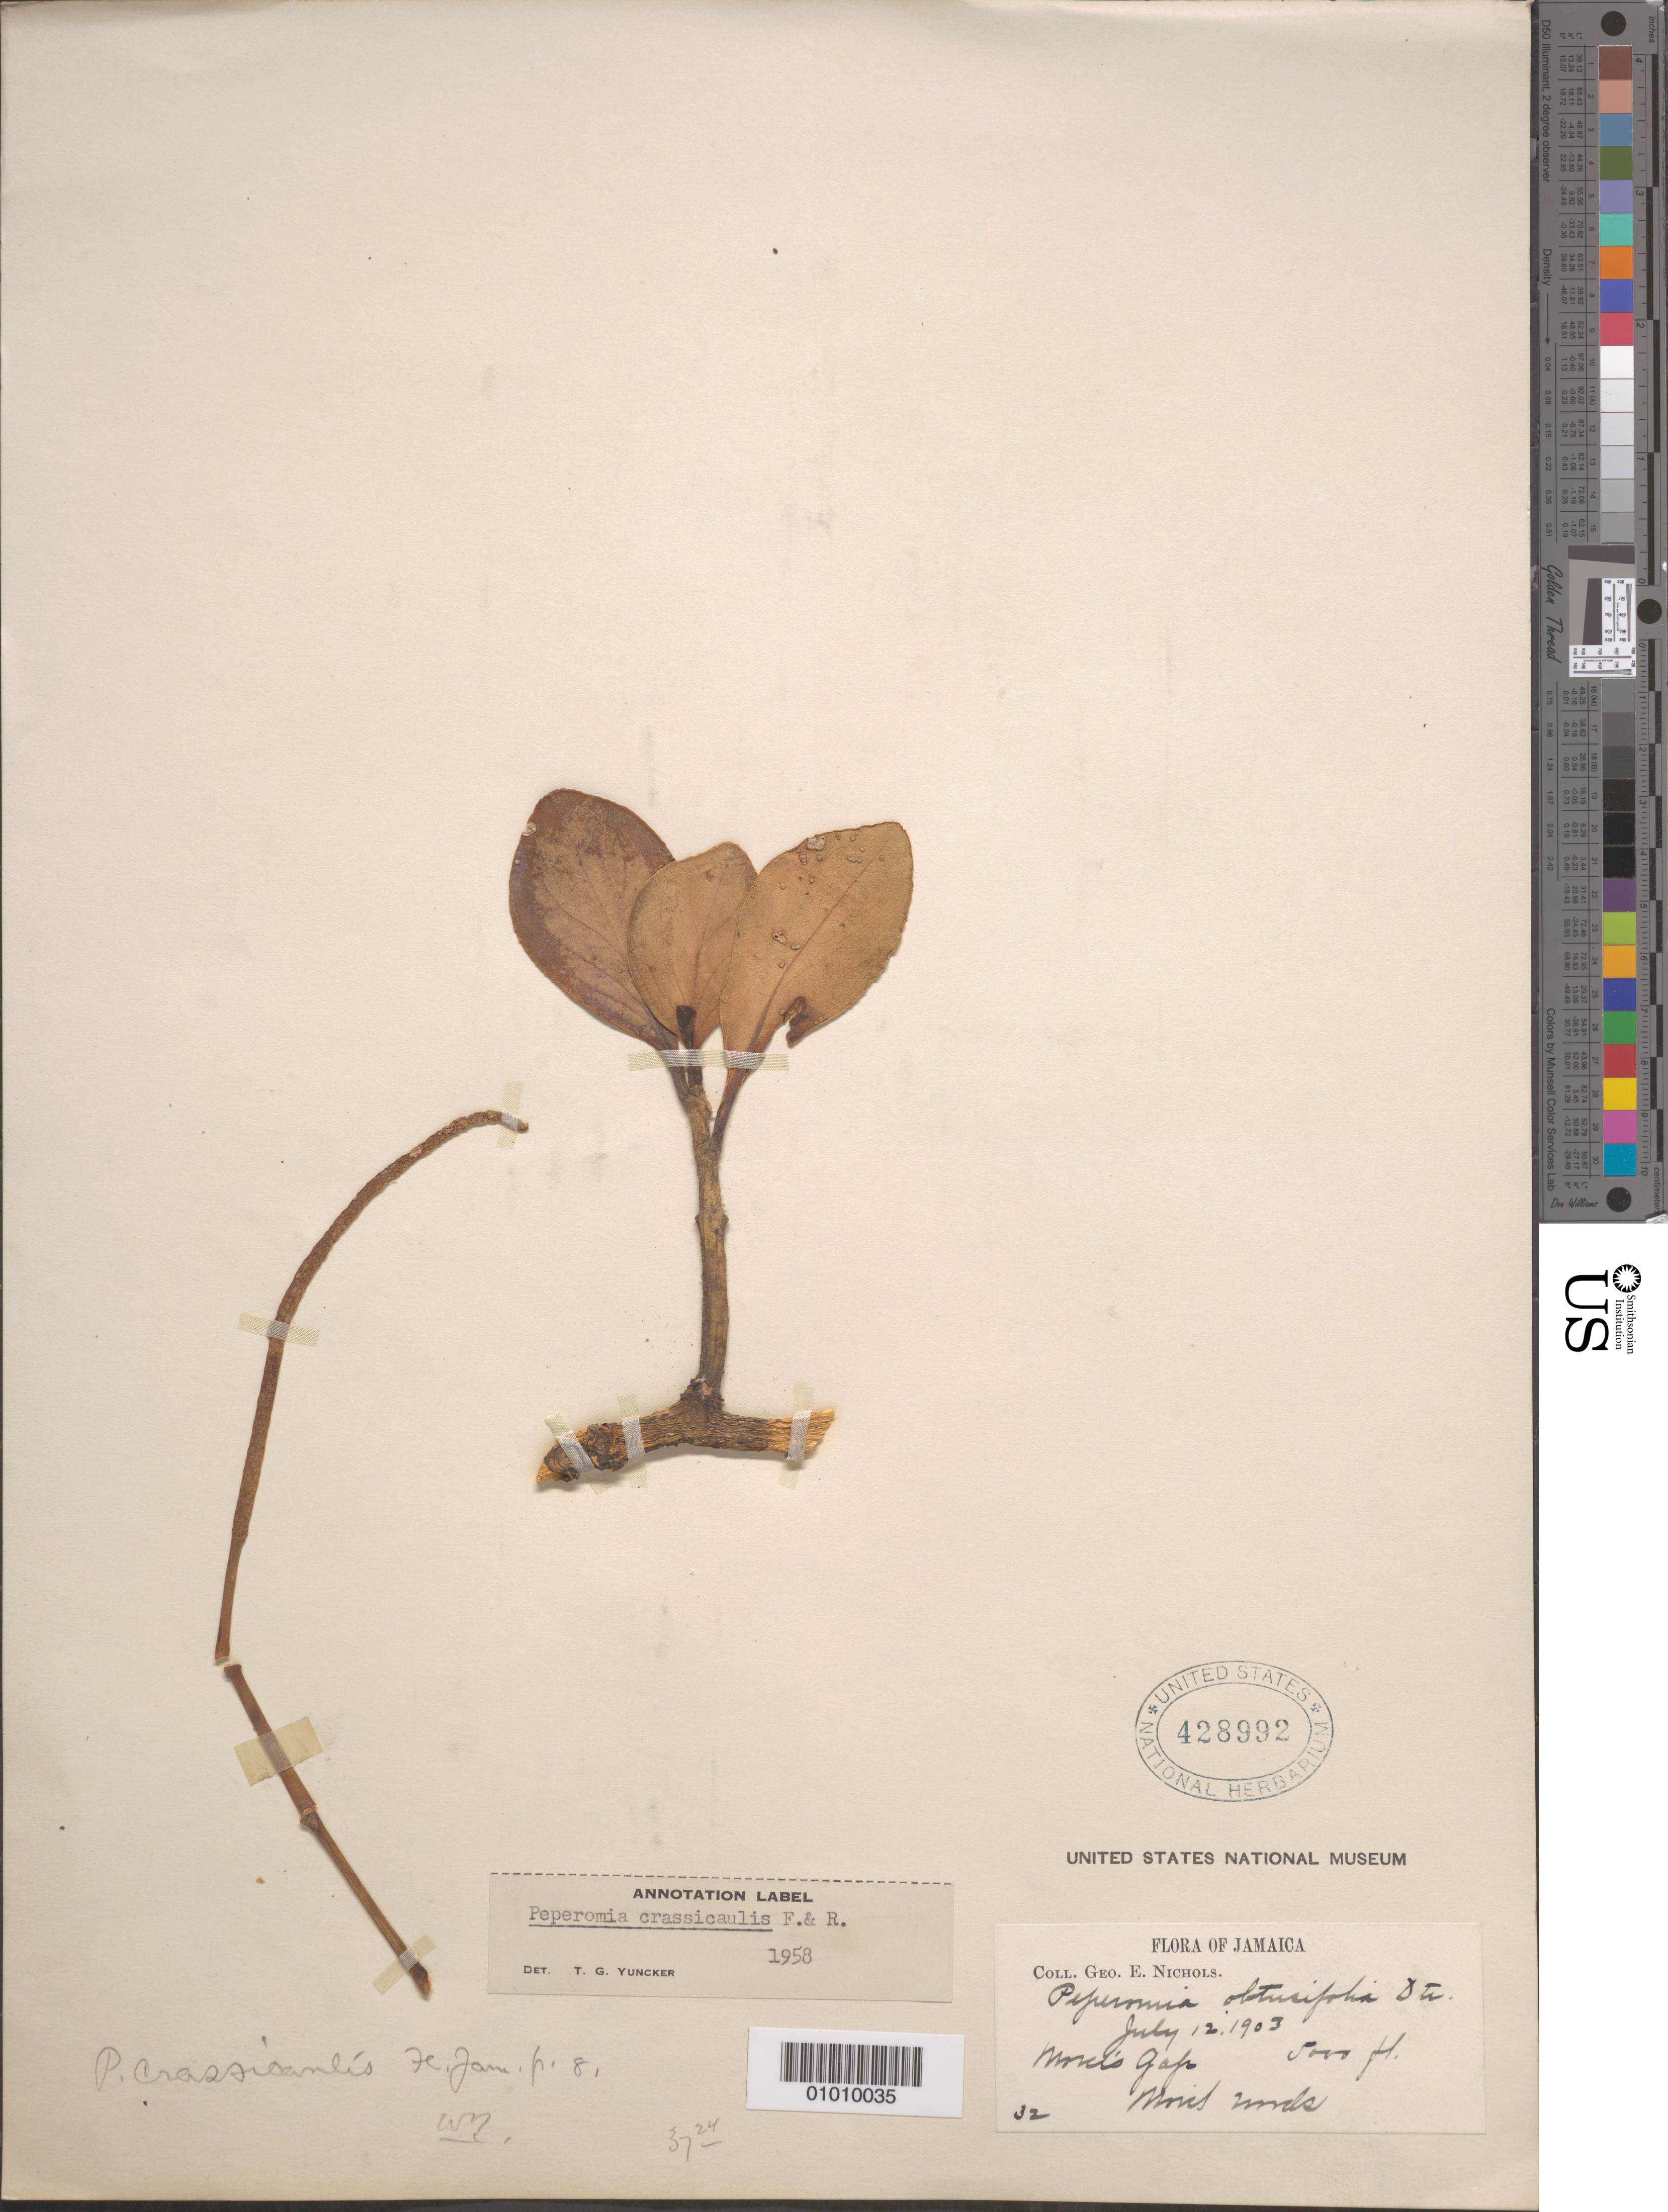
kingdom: Plantae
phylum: Tracheophyta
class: Magnoliopsida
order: Piperales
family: Piperaceae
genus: Peperomia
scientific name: Peperomia crassicaulis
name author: Fawc. & Rendle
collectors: G. E. Nichols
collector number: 32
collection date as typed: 12 Jul 1903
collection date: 1903-07-12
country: Jamaica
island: Jamaica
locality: moist woods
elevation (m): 1524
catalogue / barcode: US 428992